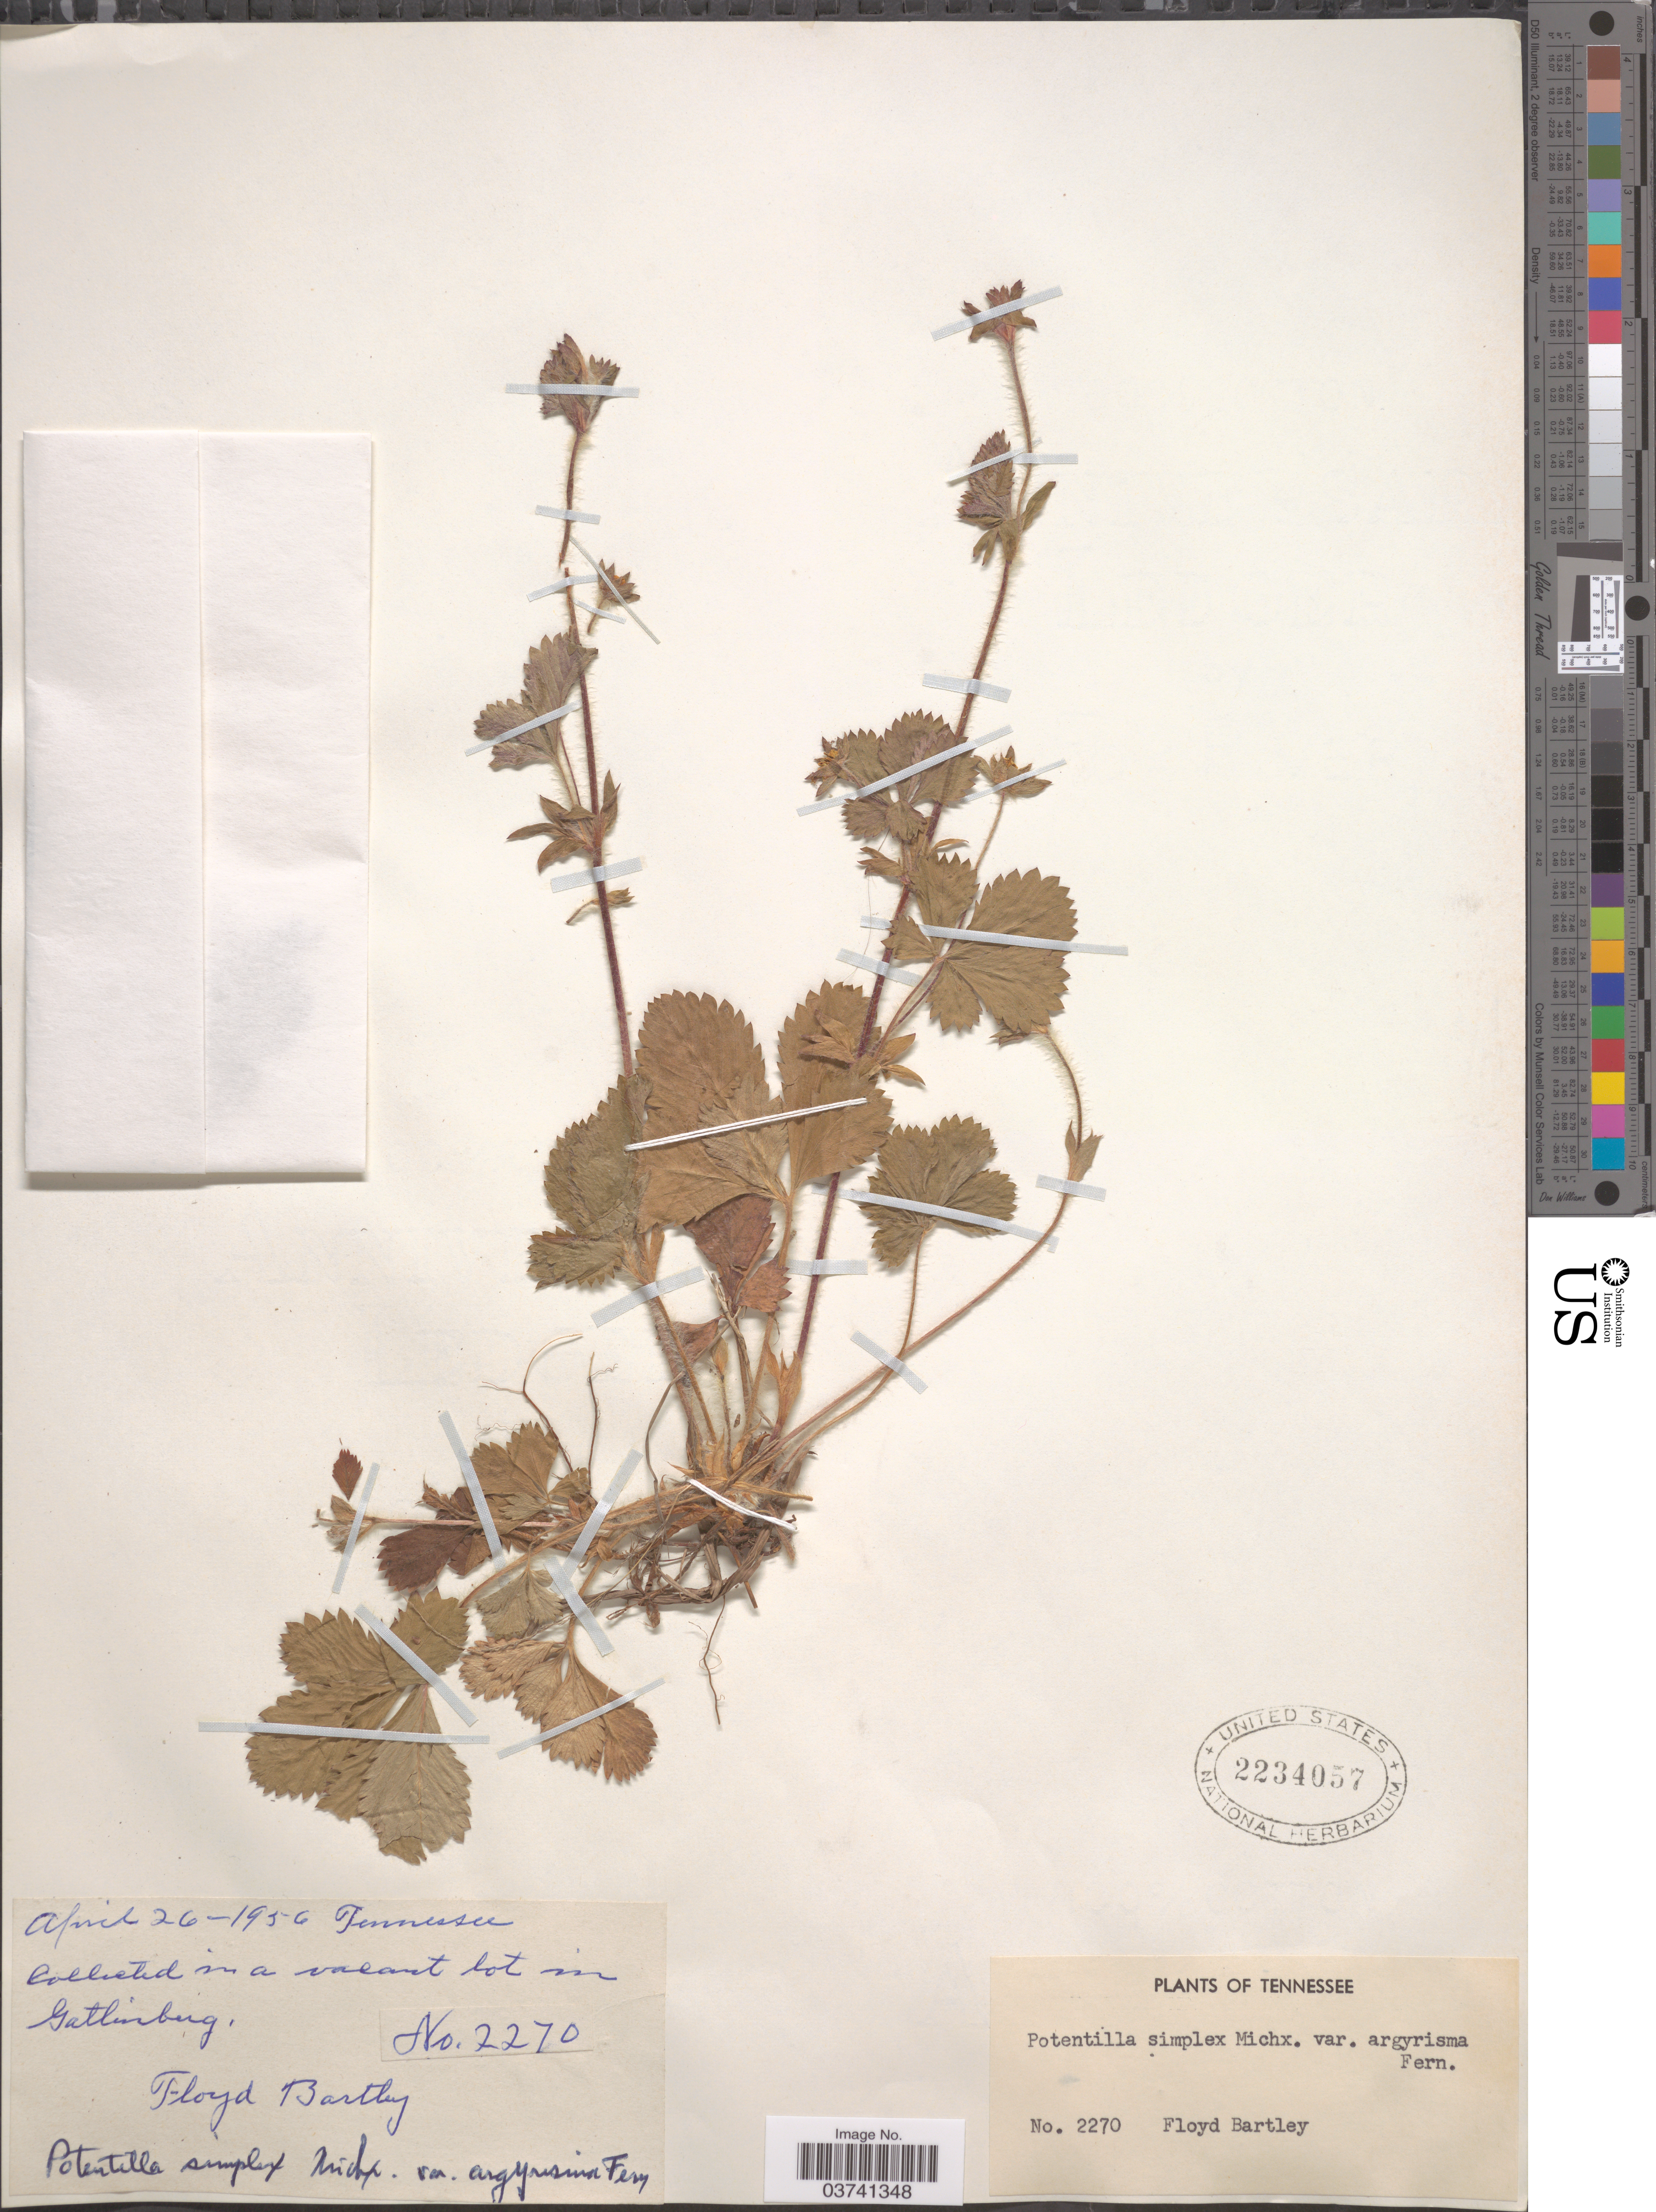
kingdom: Plantae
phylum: Tracheophyta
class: Magnoliopsida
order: Rosales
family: Rosaceae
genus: Potentilla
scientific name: Potentilla simplex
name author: Michx.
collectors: F. Bartley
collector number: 2270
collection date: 1956-04-26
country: United States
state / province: Tennessee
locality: In a vacant lot in Gatlinburg.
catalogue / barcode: US 2234057